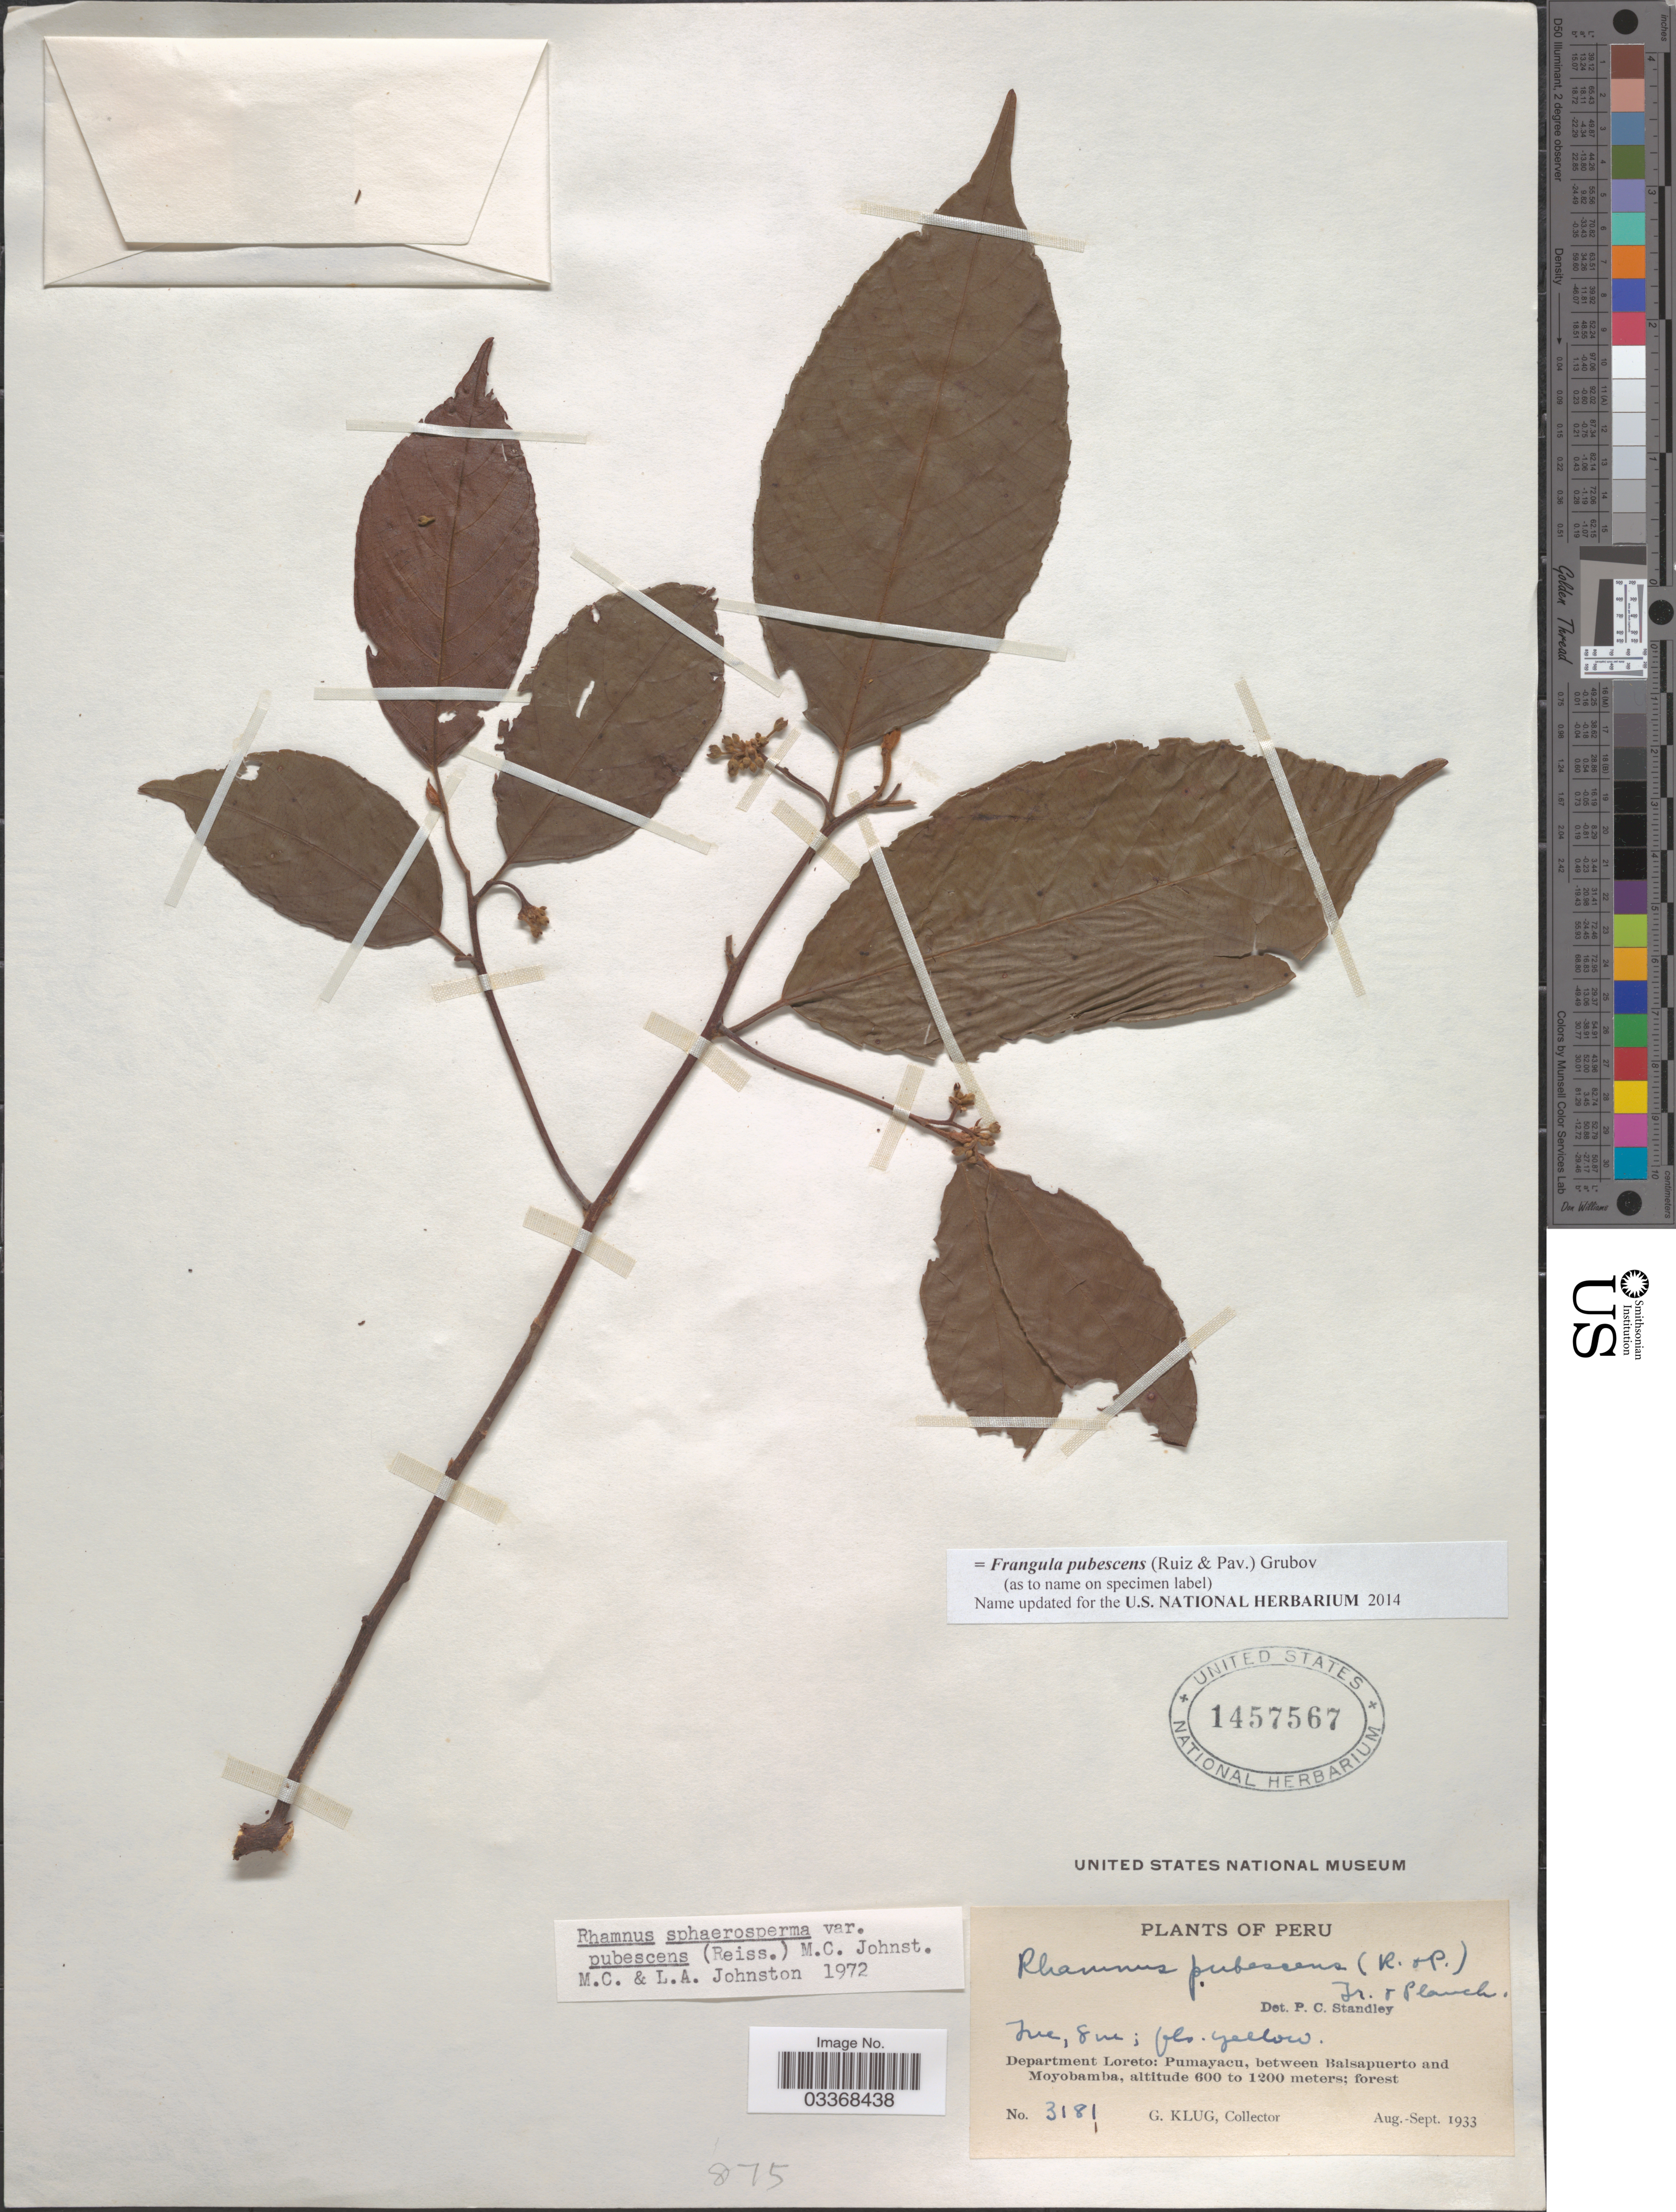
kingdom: Plantae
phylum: Tracheophyta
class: Magnoliopsida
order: Rosales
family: Rhamnaceae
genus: Frangula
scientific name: Frangula pubescens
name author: (Ruiz & Pav.) Grubov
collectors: G. Klug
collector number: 3181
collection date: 1933-08/1933-09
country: Peru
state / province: Loreto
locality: Department Loreto: Pumayacu, between Balsapuerto and Moyobamba.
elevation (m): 600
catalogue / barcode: US 1457567